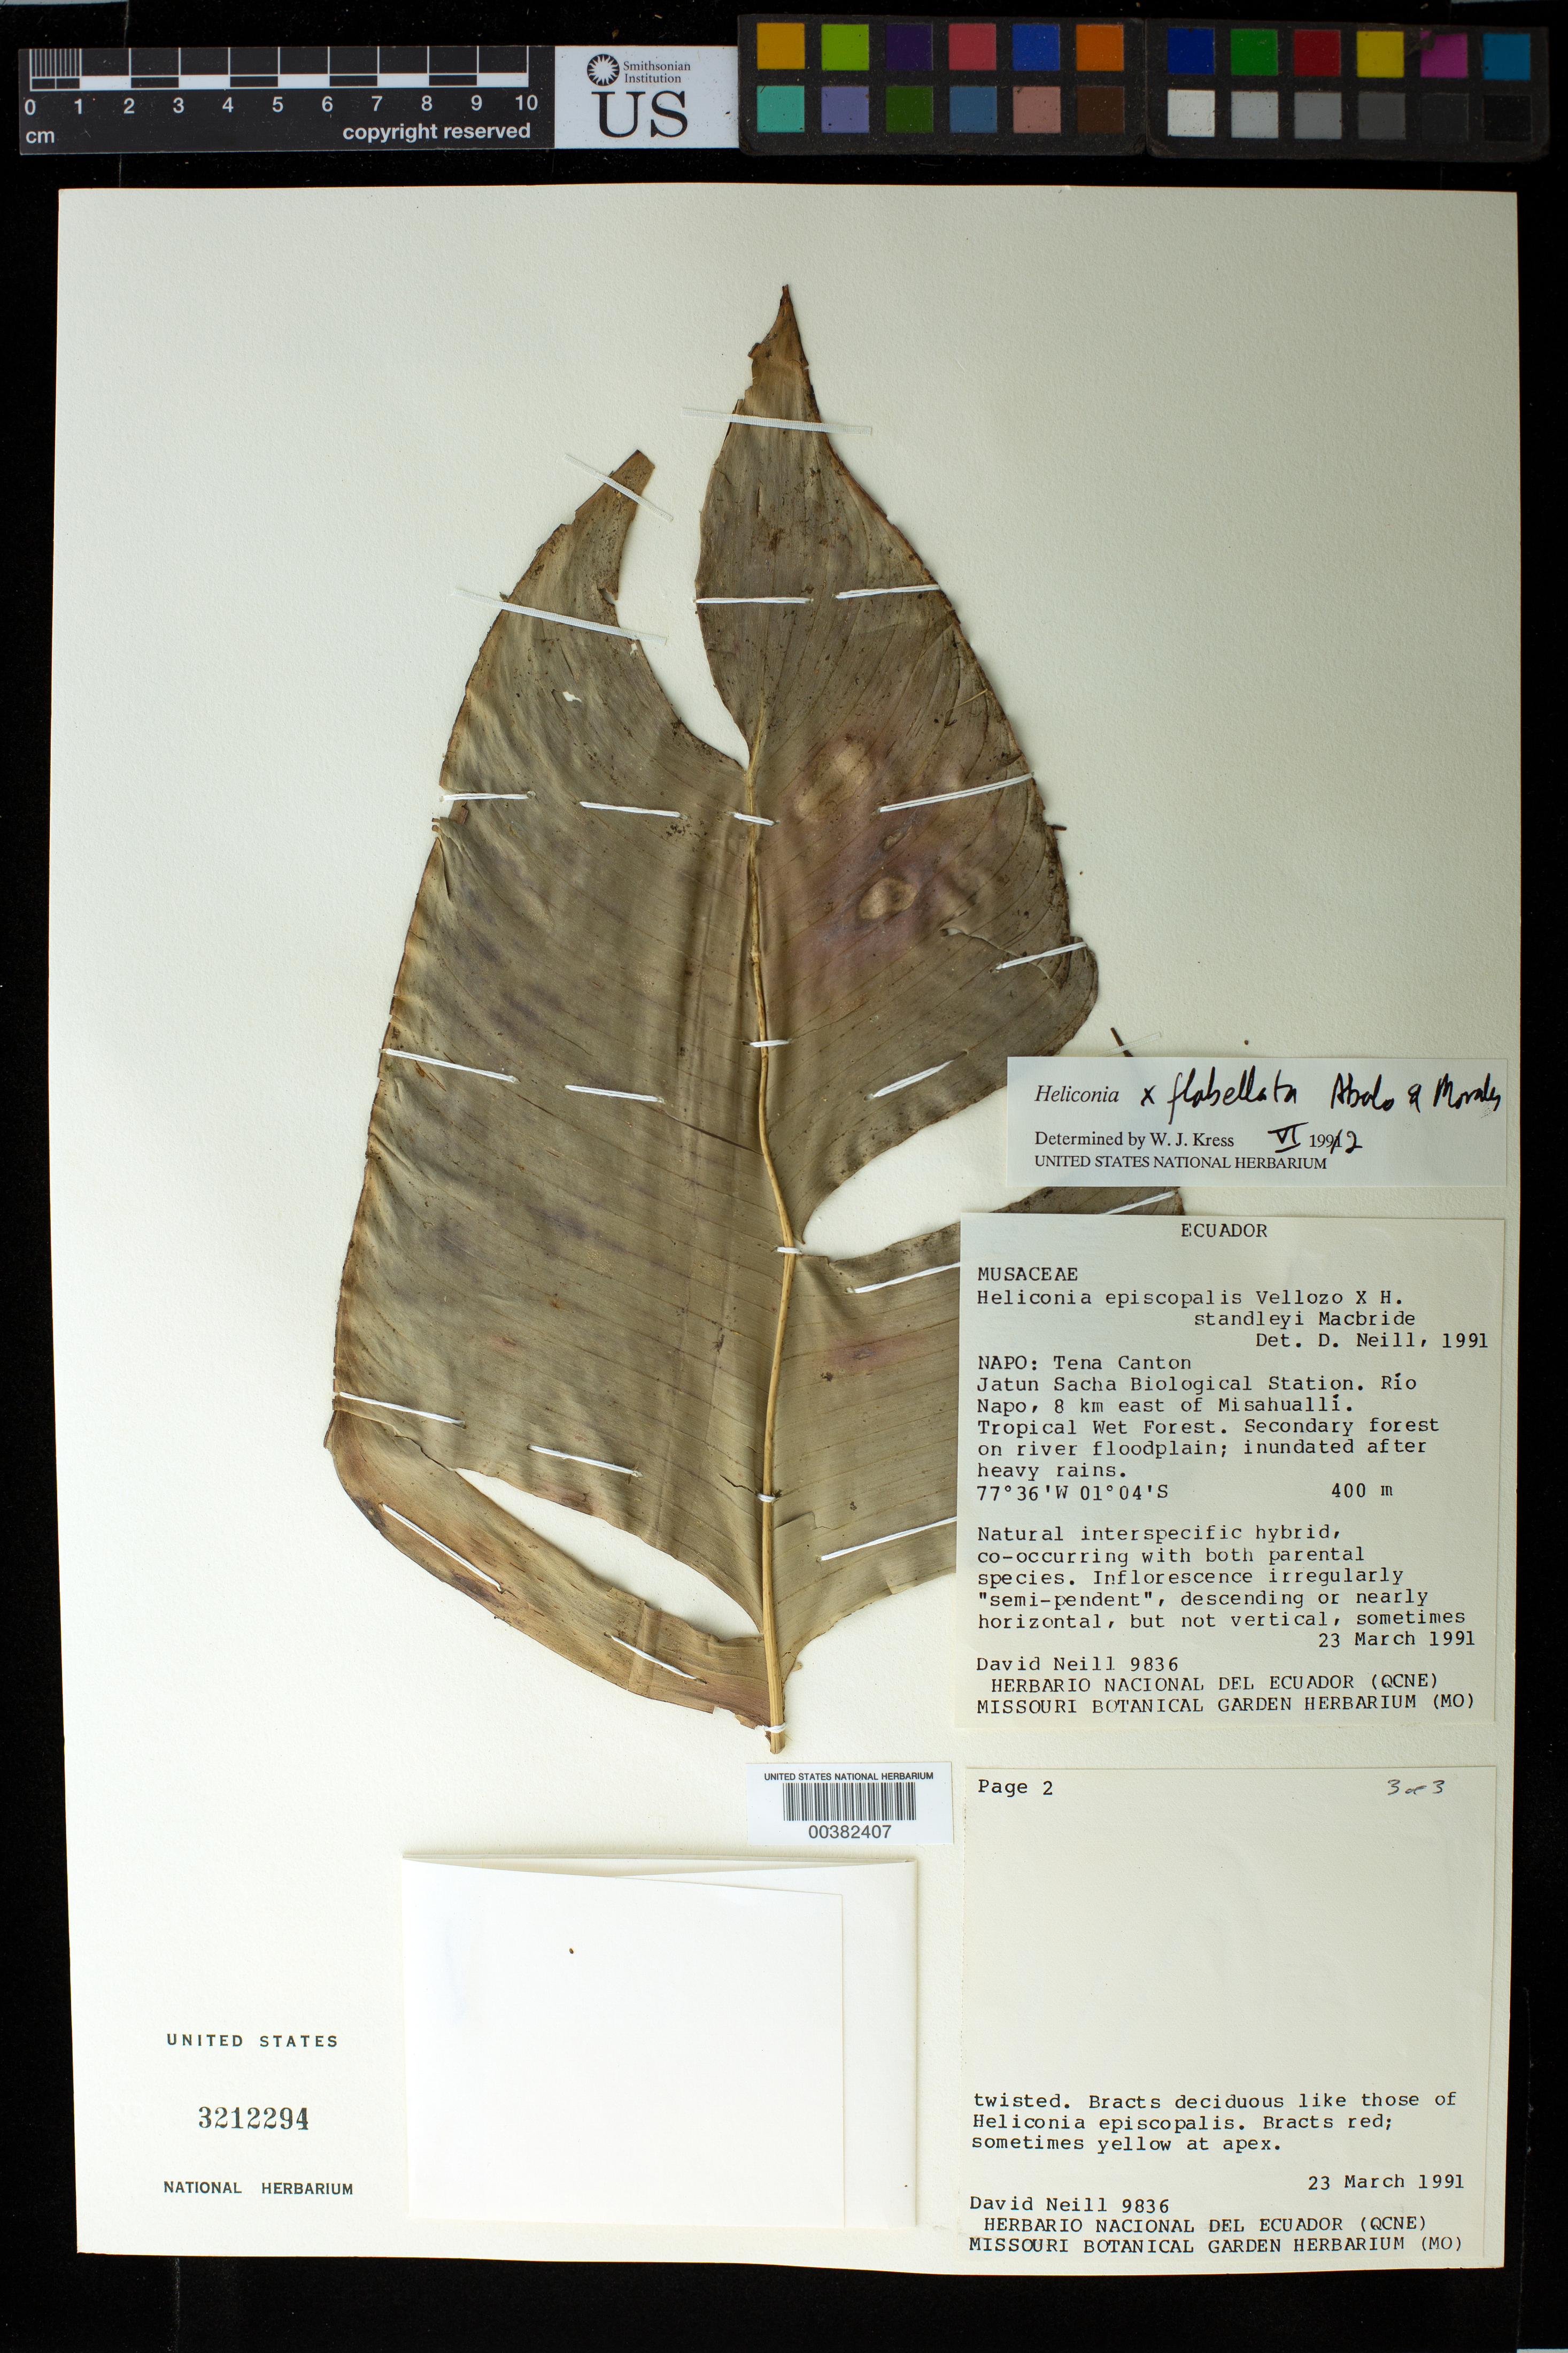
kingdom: Plantae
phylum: Tracheophyta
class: Liliopsida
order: Zingiberales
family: Heliconiaceae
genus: Heliconia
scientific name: Heliconia x flabellata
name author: Abalo & G. Morales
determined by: Kress, W. J., (US), Smithsonian Institution - National Museum of Natural History (UNITED STATES)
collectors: D. A. Neill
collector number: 9836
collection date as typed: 23 Mar 1991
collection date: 1991-03-23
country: Ecuador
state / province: Napo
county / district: Tena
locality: Tena Canton, jatun sacha biol. Sta., Rio Napo, 8 km E of misahualli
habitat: Tropical wet forest, secondary forest on river floodplain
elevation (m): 400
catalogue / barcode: US 3212294